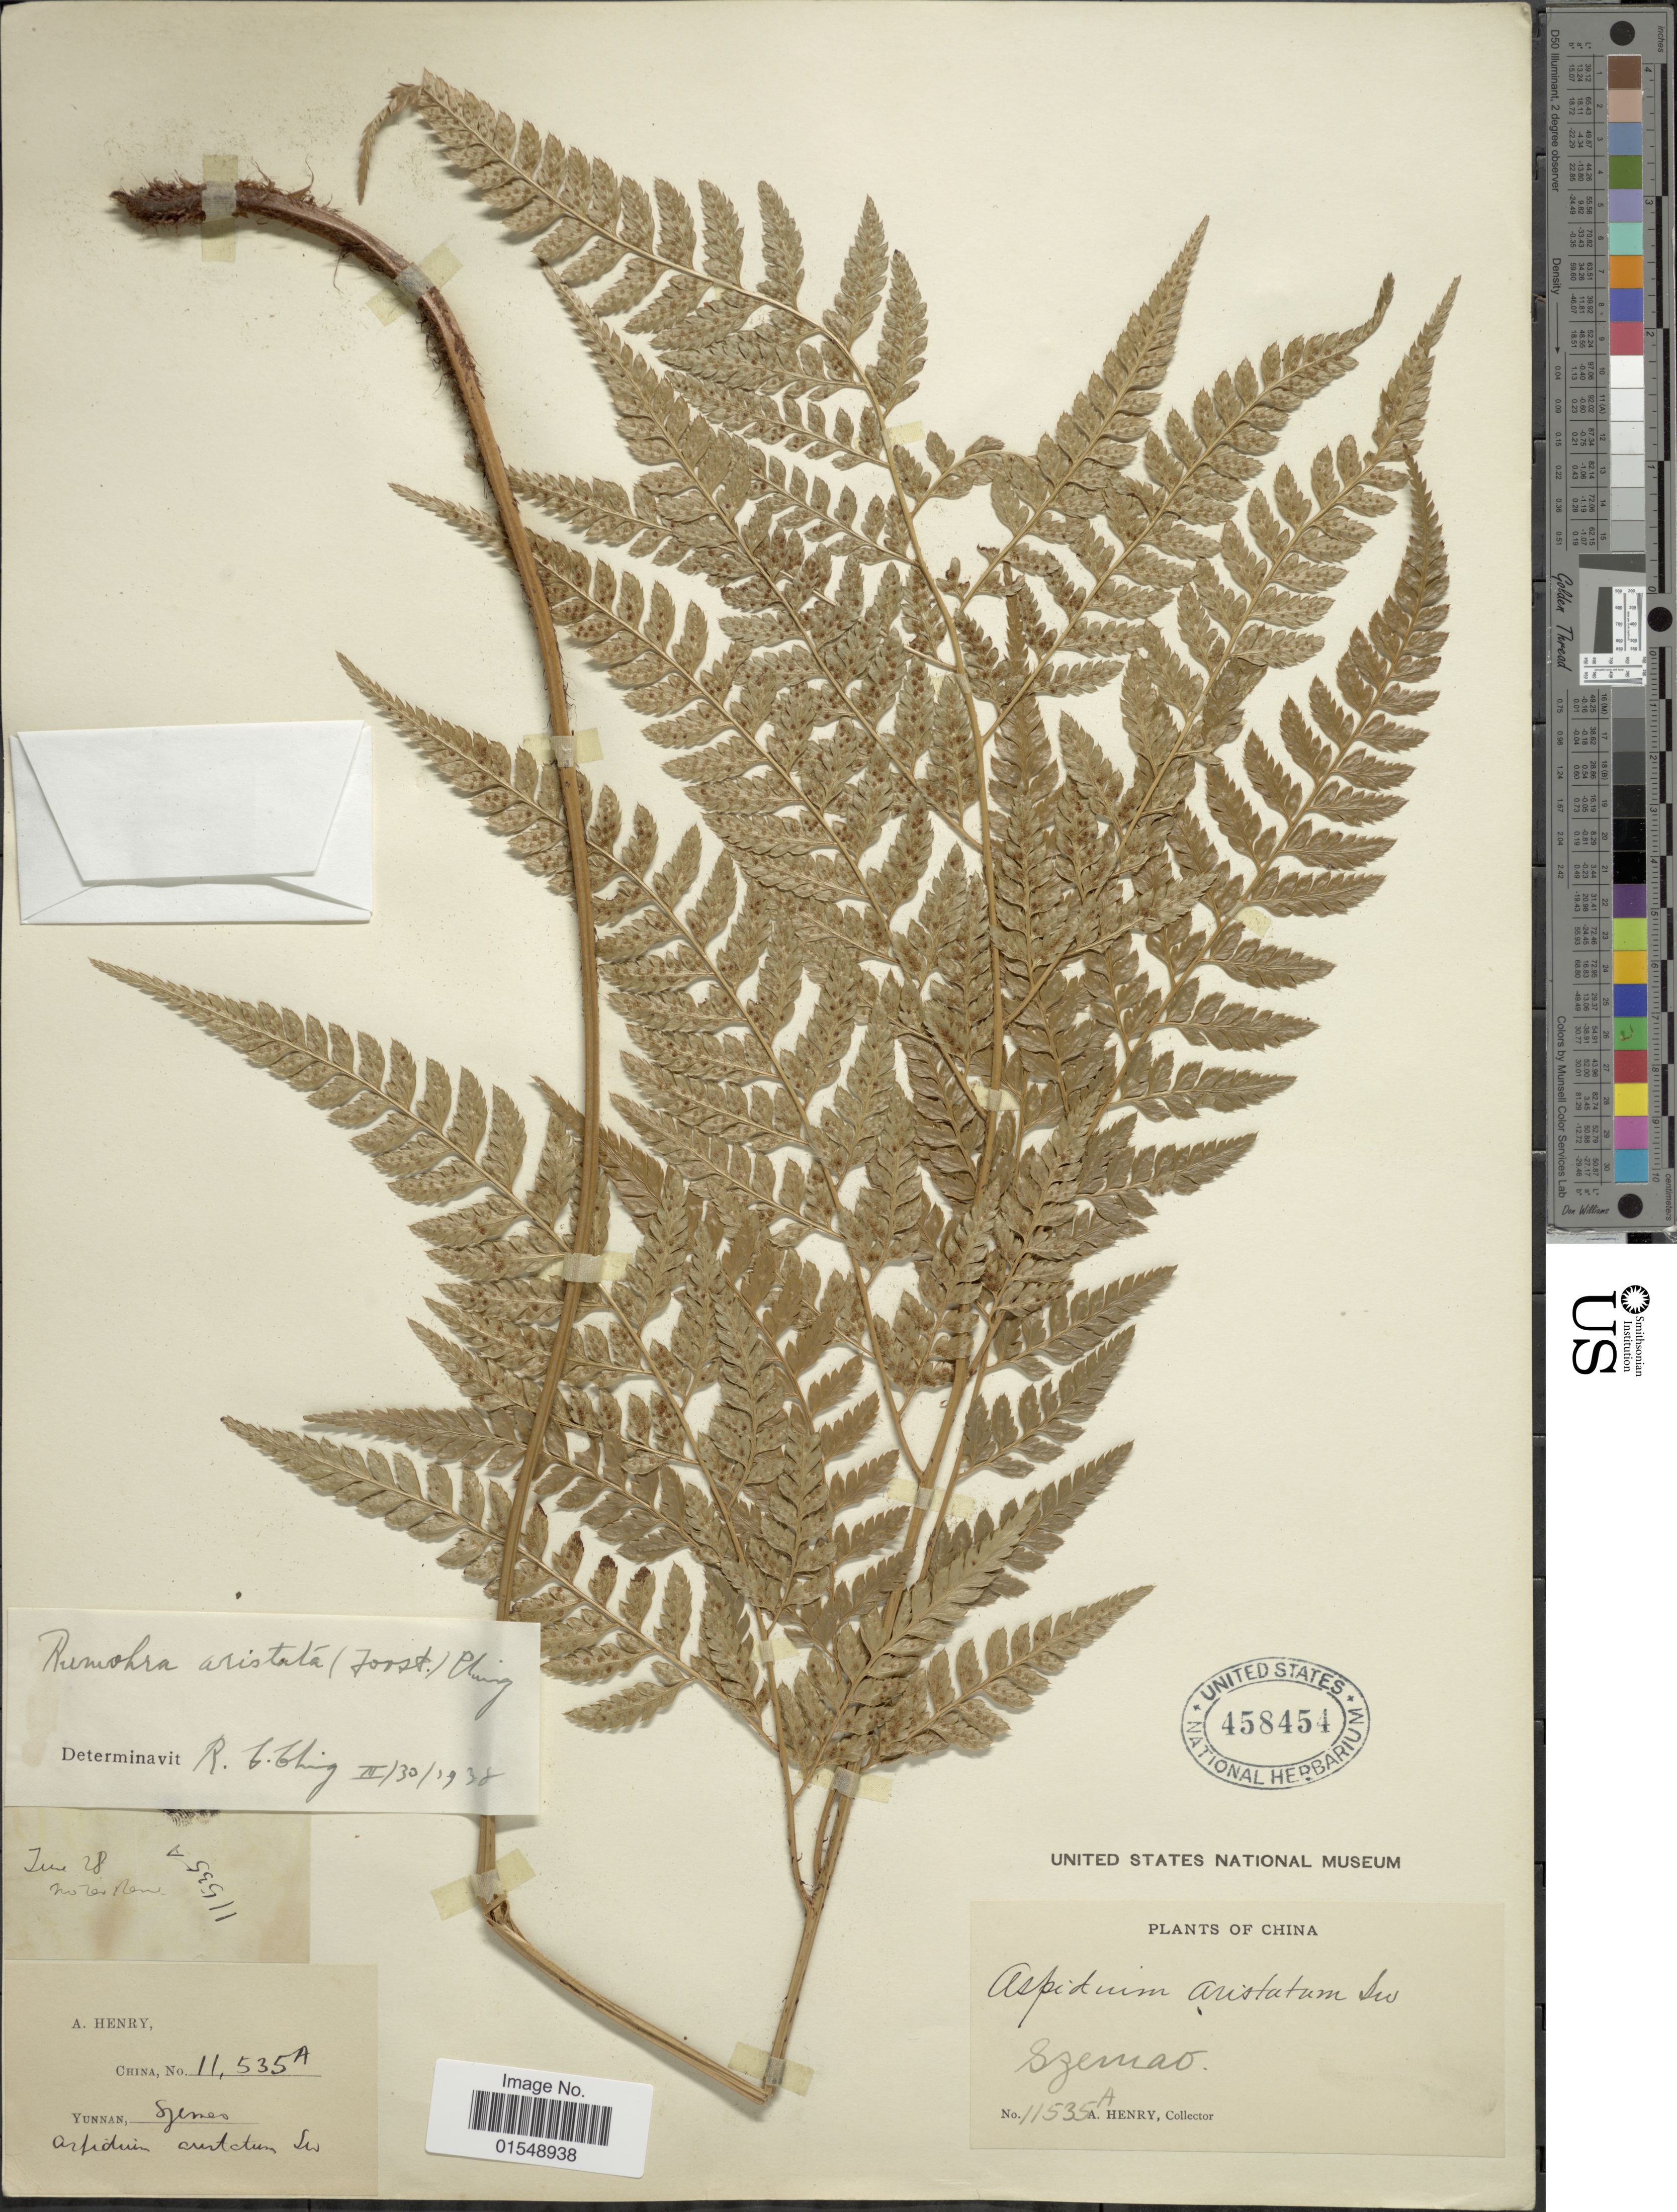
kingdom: Plantae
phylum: Tracheophyta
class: Polypodiopsida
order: Polypodiales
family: Dryopteridaceae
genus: Arachniodes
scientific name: Arachniodes aristata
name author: (G. Forst.) Tindale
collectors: A. Henry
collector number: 11535 A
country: China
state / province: Yunnan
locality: Szemao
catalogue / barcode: US 458454